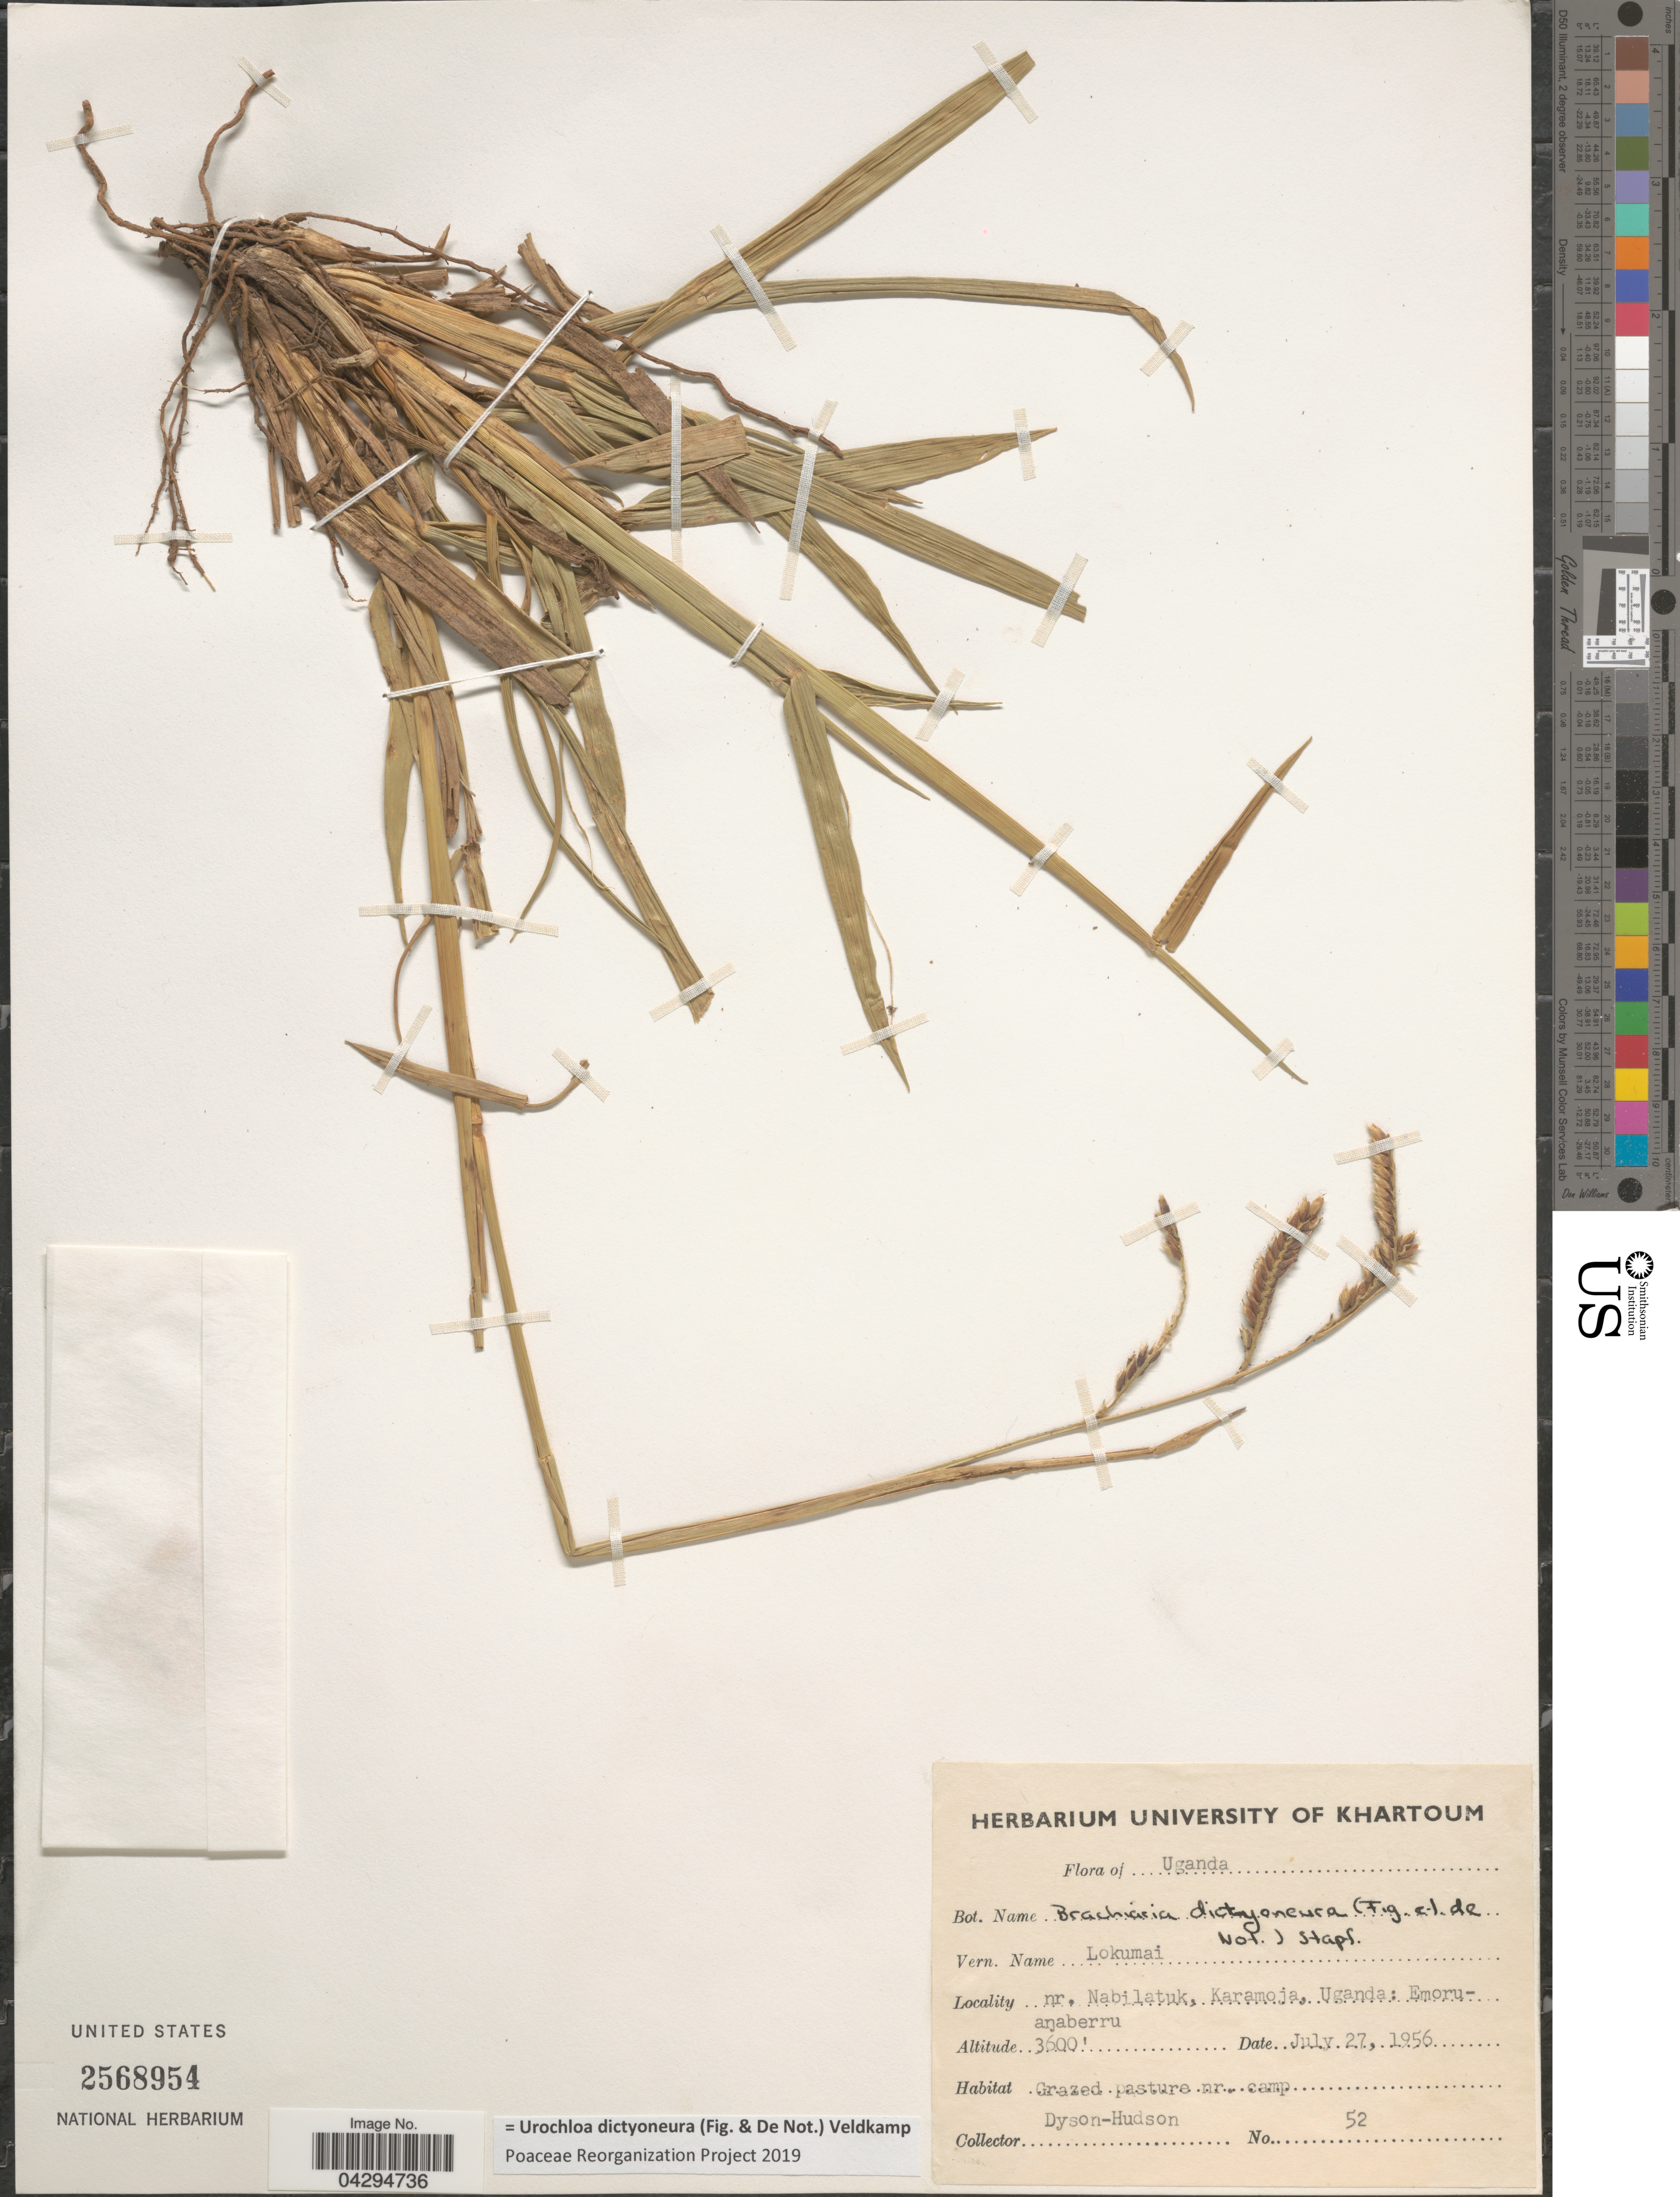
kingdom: Plantae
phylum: Tracheophyta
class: Liliopsida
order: Poales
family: Poaceae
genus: Urochloa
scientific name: Urochloa dictyoneura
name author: (Fig. & De Not.) Veldkamp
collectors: Dyson-Hudson, --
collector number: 52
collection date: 1956-07-27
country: Uganda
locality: Nr. Nabilatuk, Karamoja: Emoruanaberru.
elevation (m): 1097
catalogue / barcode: US 2568954